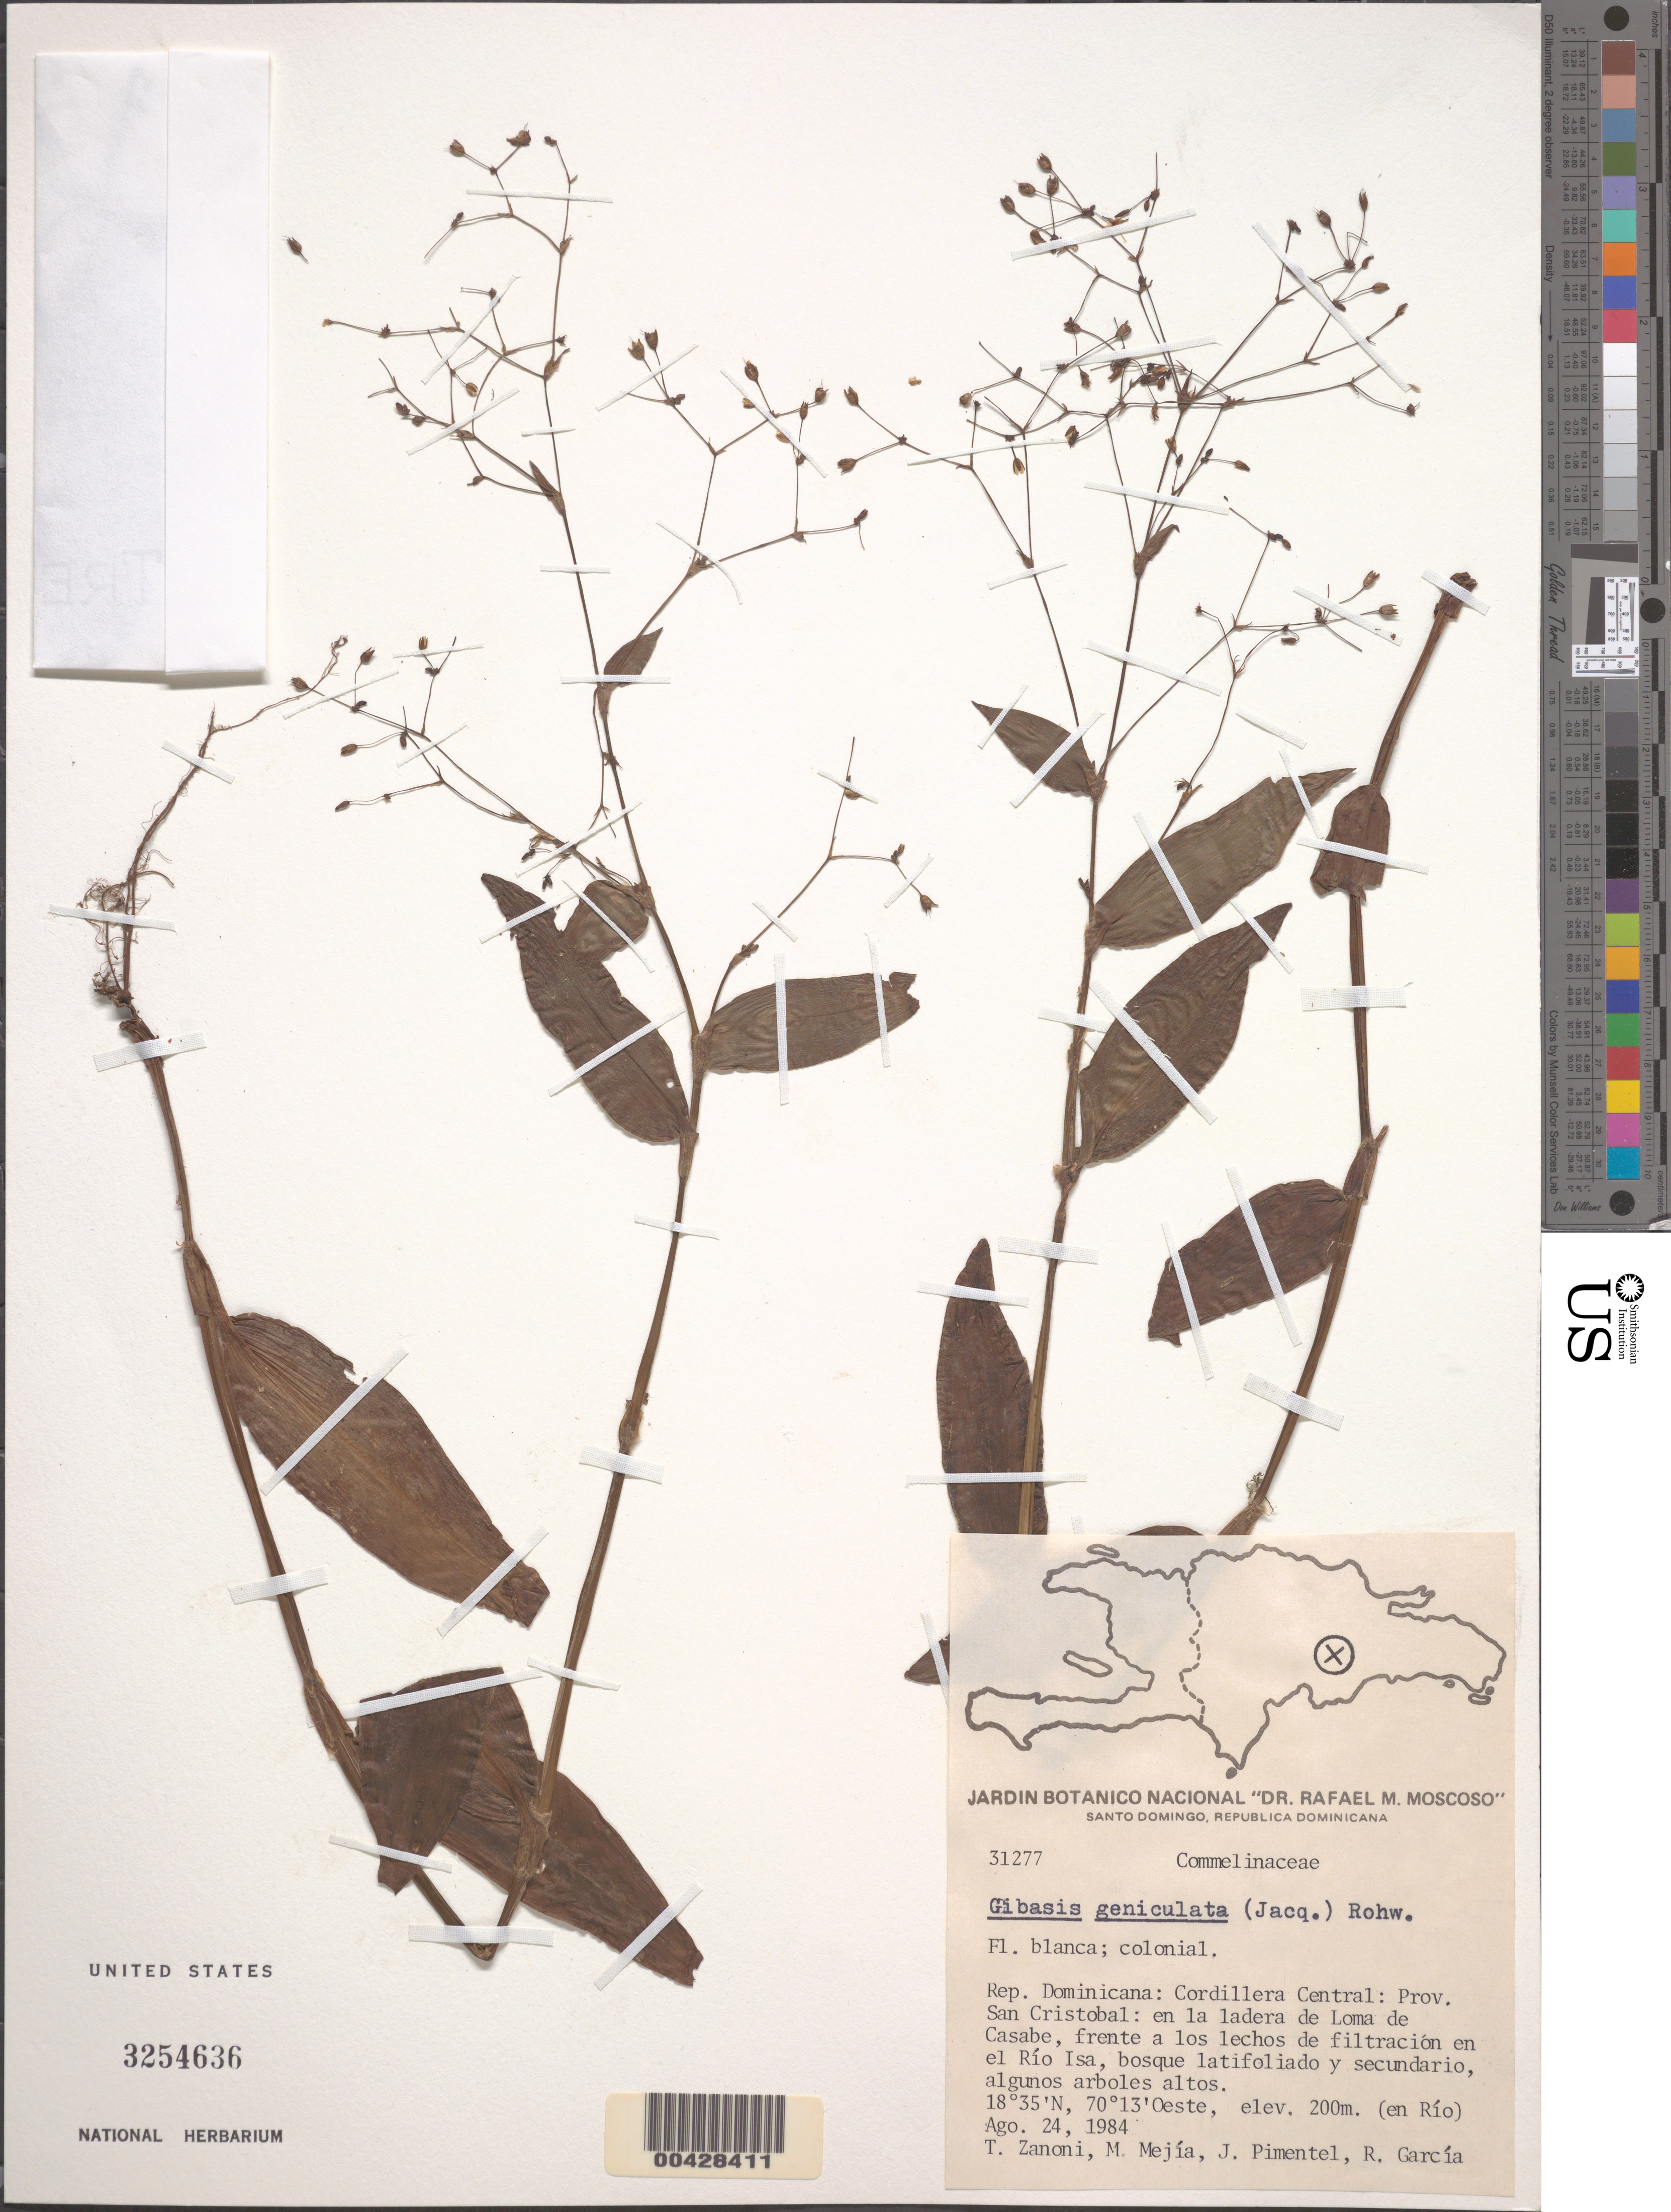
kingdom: Plantae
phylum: Tracheophyta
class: Liliopsida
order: Commelinales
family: Commelinaceae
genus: Gibasis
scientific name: Gibasis geniculata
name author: (Jacq.) Rohweder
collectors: T. A. Zanoni, M. Mejia Pimentel, J. Pimentel Baez & R. G. García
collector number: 31277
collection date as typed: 24 Aug 1984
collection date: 1984-08-24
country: Dominican Republic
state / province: San Cristóbal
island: Hispaniola Island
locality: Loma de casabe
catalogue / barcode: US 3254636